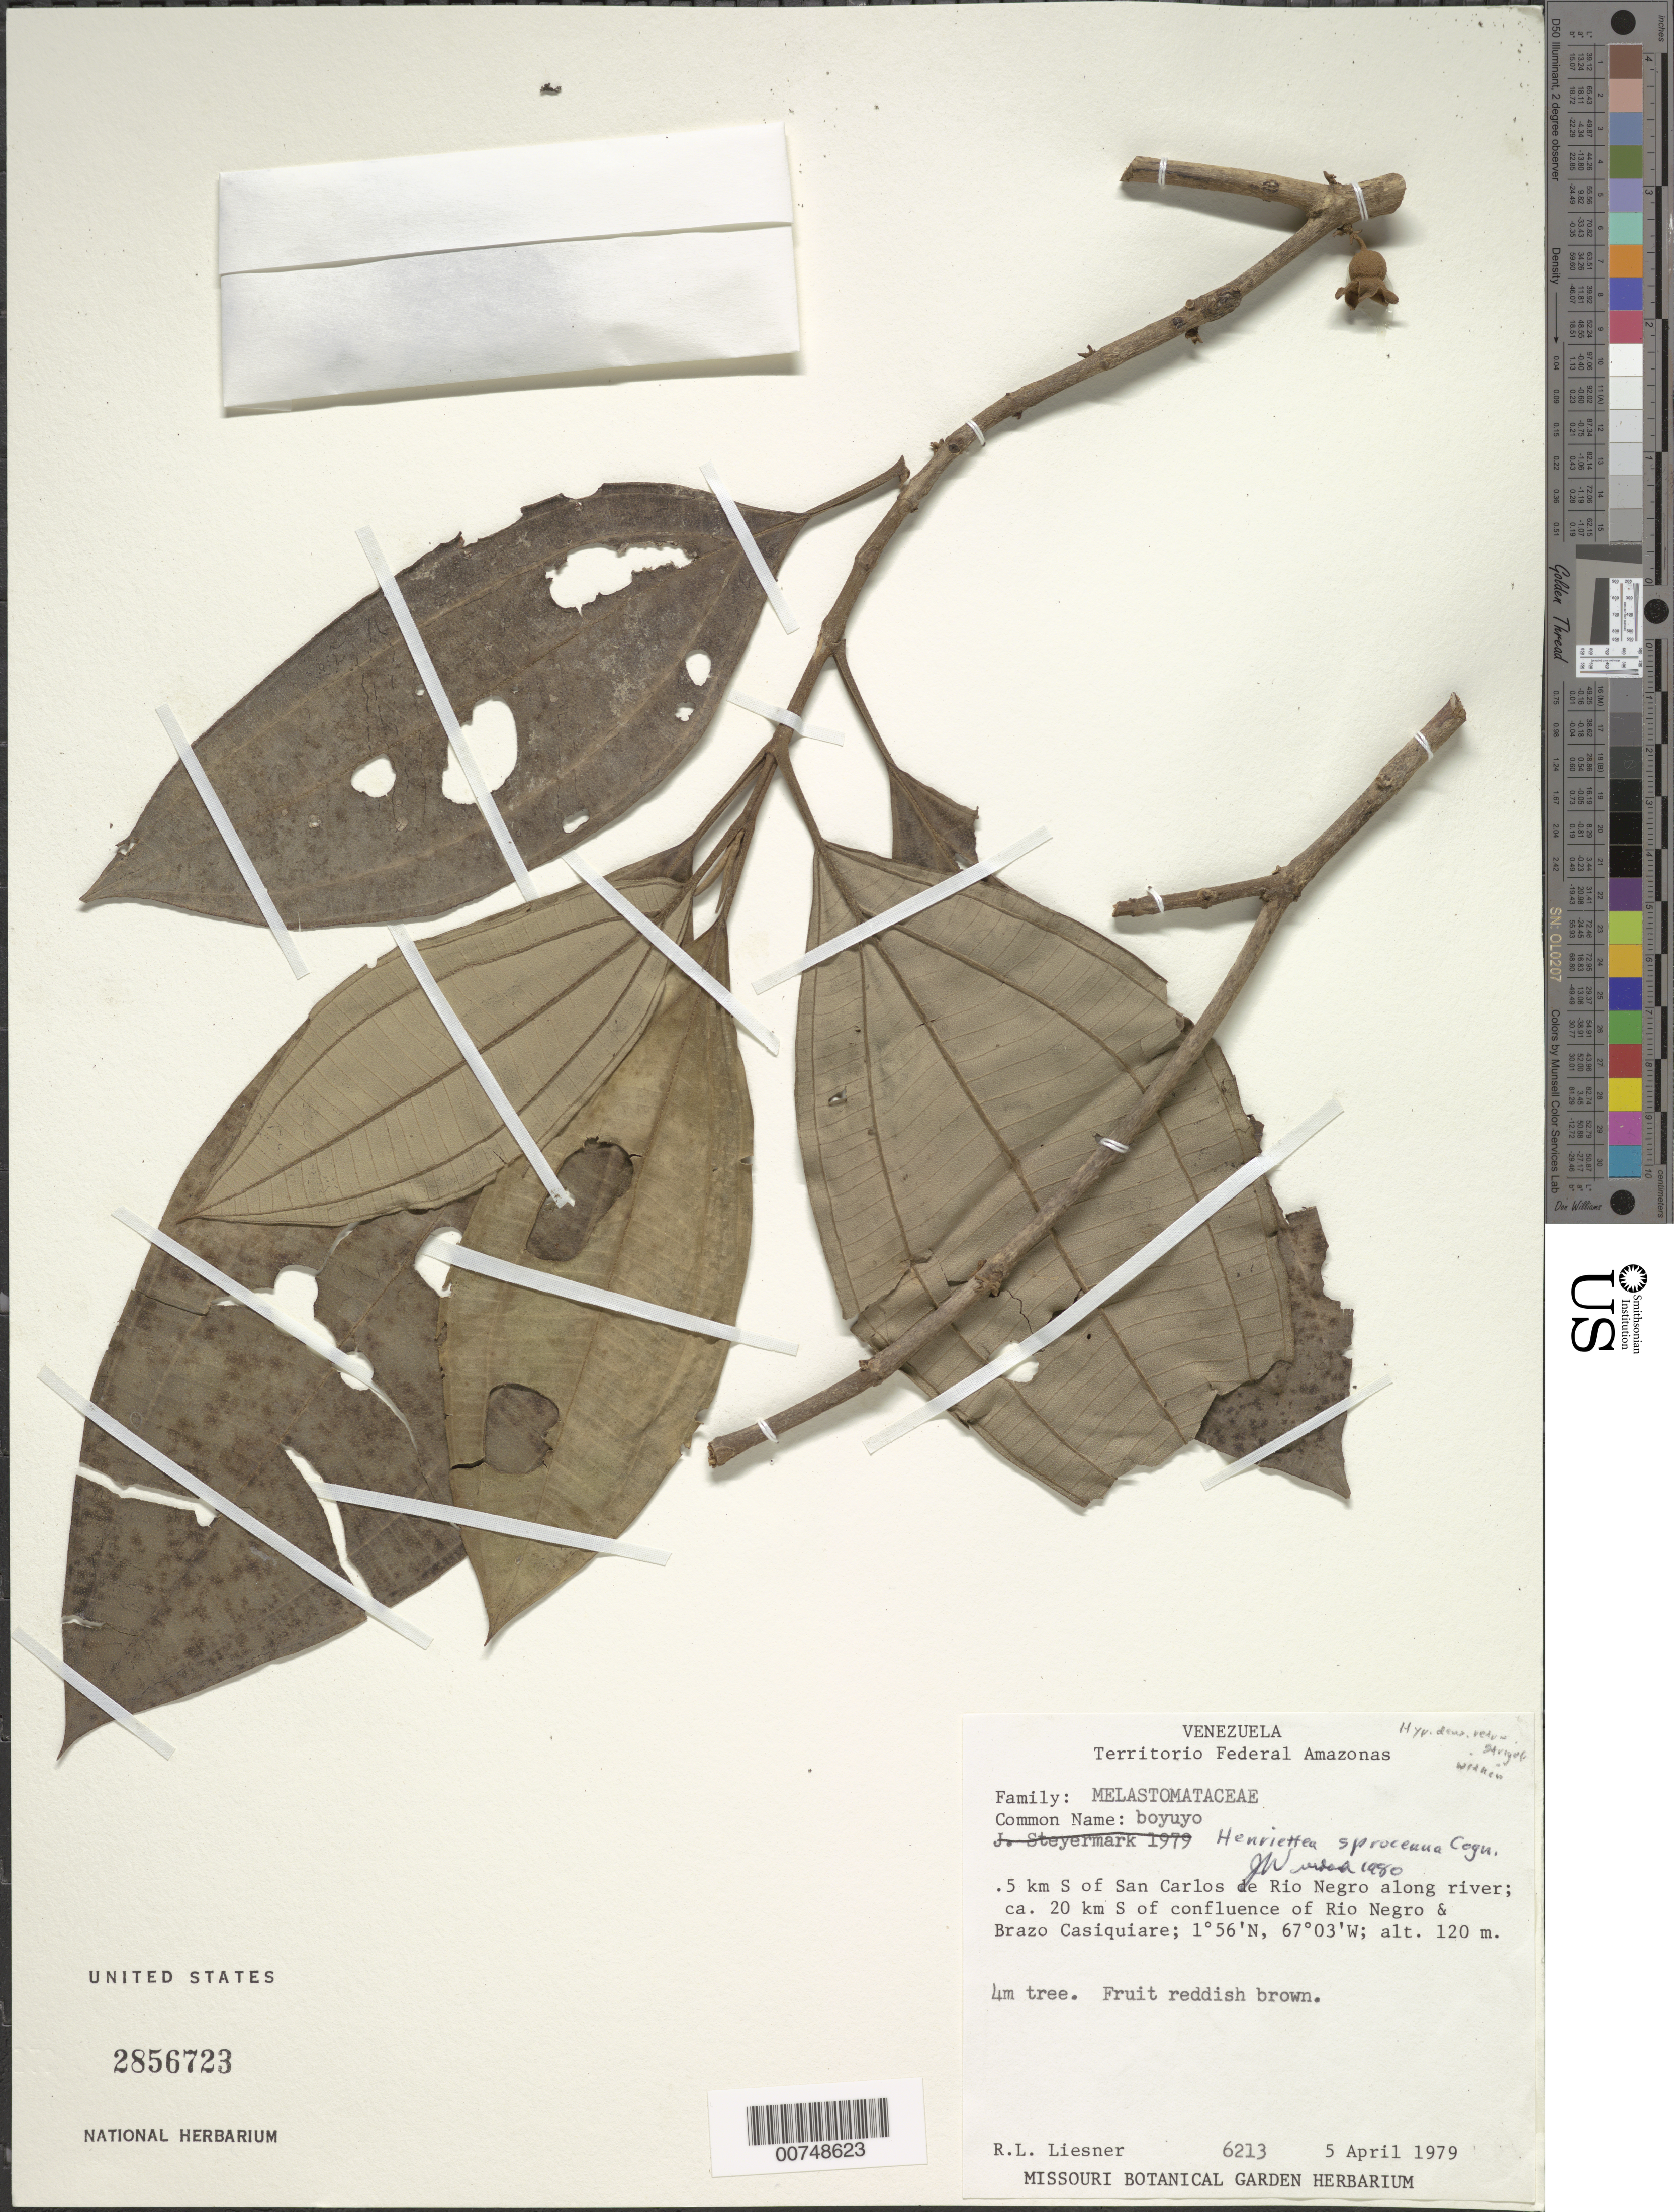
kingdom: Plantae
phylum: Tracheophyta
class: Magnoliopsida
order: Myrtales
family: Melastomataceae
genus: Henriettea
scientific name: Henriettea spruceana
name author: Cogn.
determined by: Wurdack, John J., (US), US (UNITED STATES)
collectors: R. L. Liesner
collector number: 6213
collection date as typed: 5-Apr-79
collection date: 1979-04-05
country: Venezuela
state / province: Amazonas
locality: San Carlos de Río Negro, 0.5 km S of, along river, ca 20 km S of confluence of Río Negro and Brazo Casiquiare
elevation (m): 120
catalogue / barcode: US 2856723